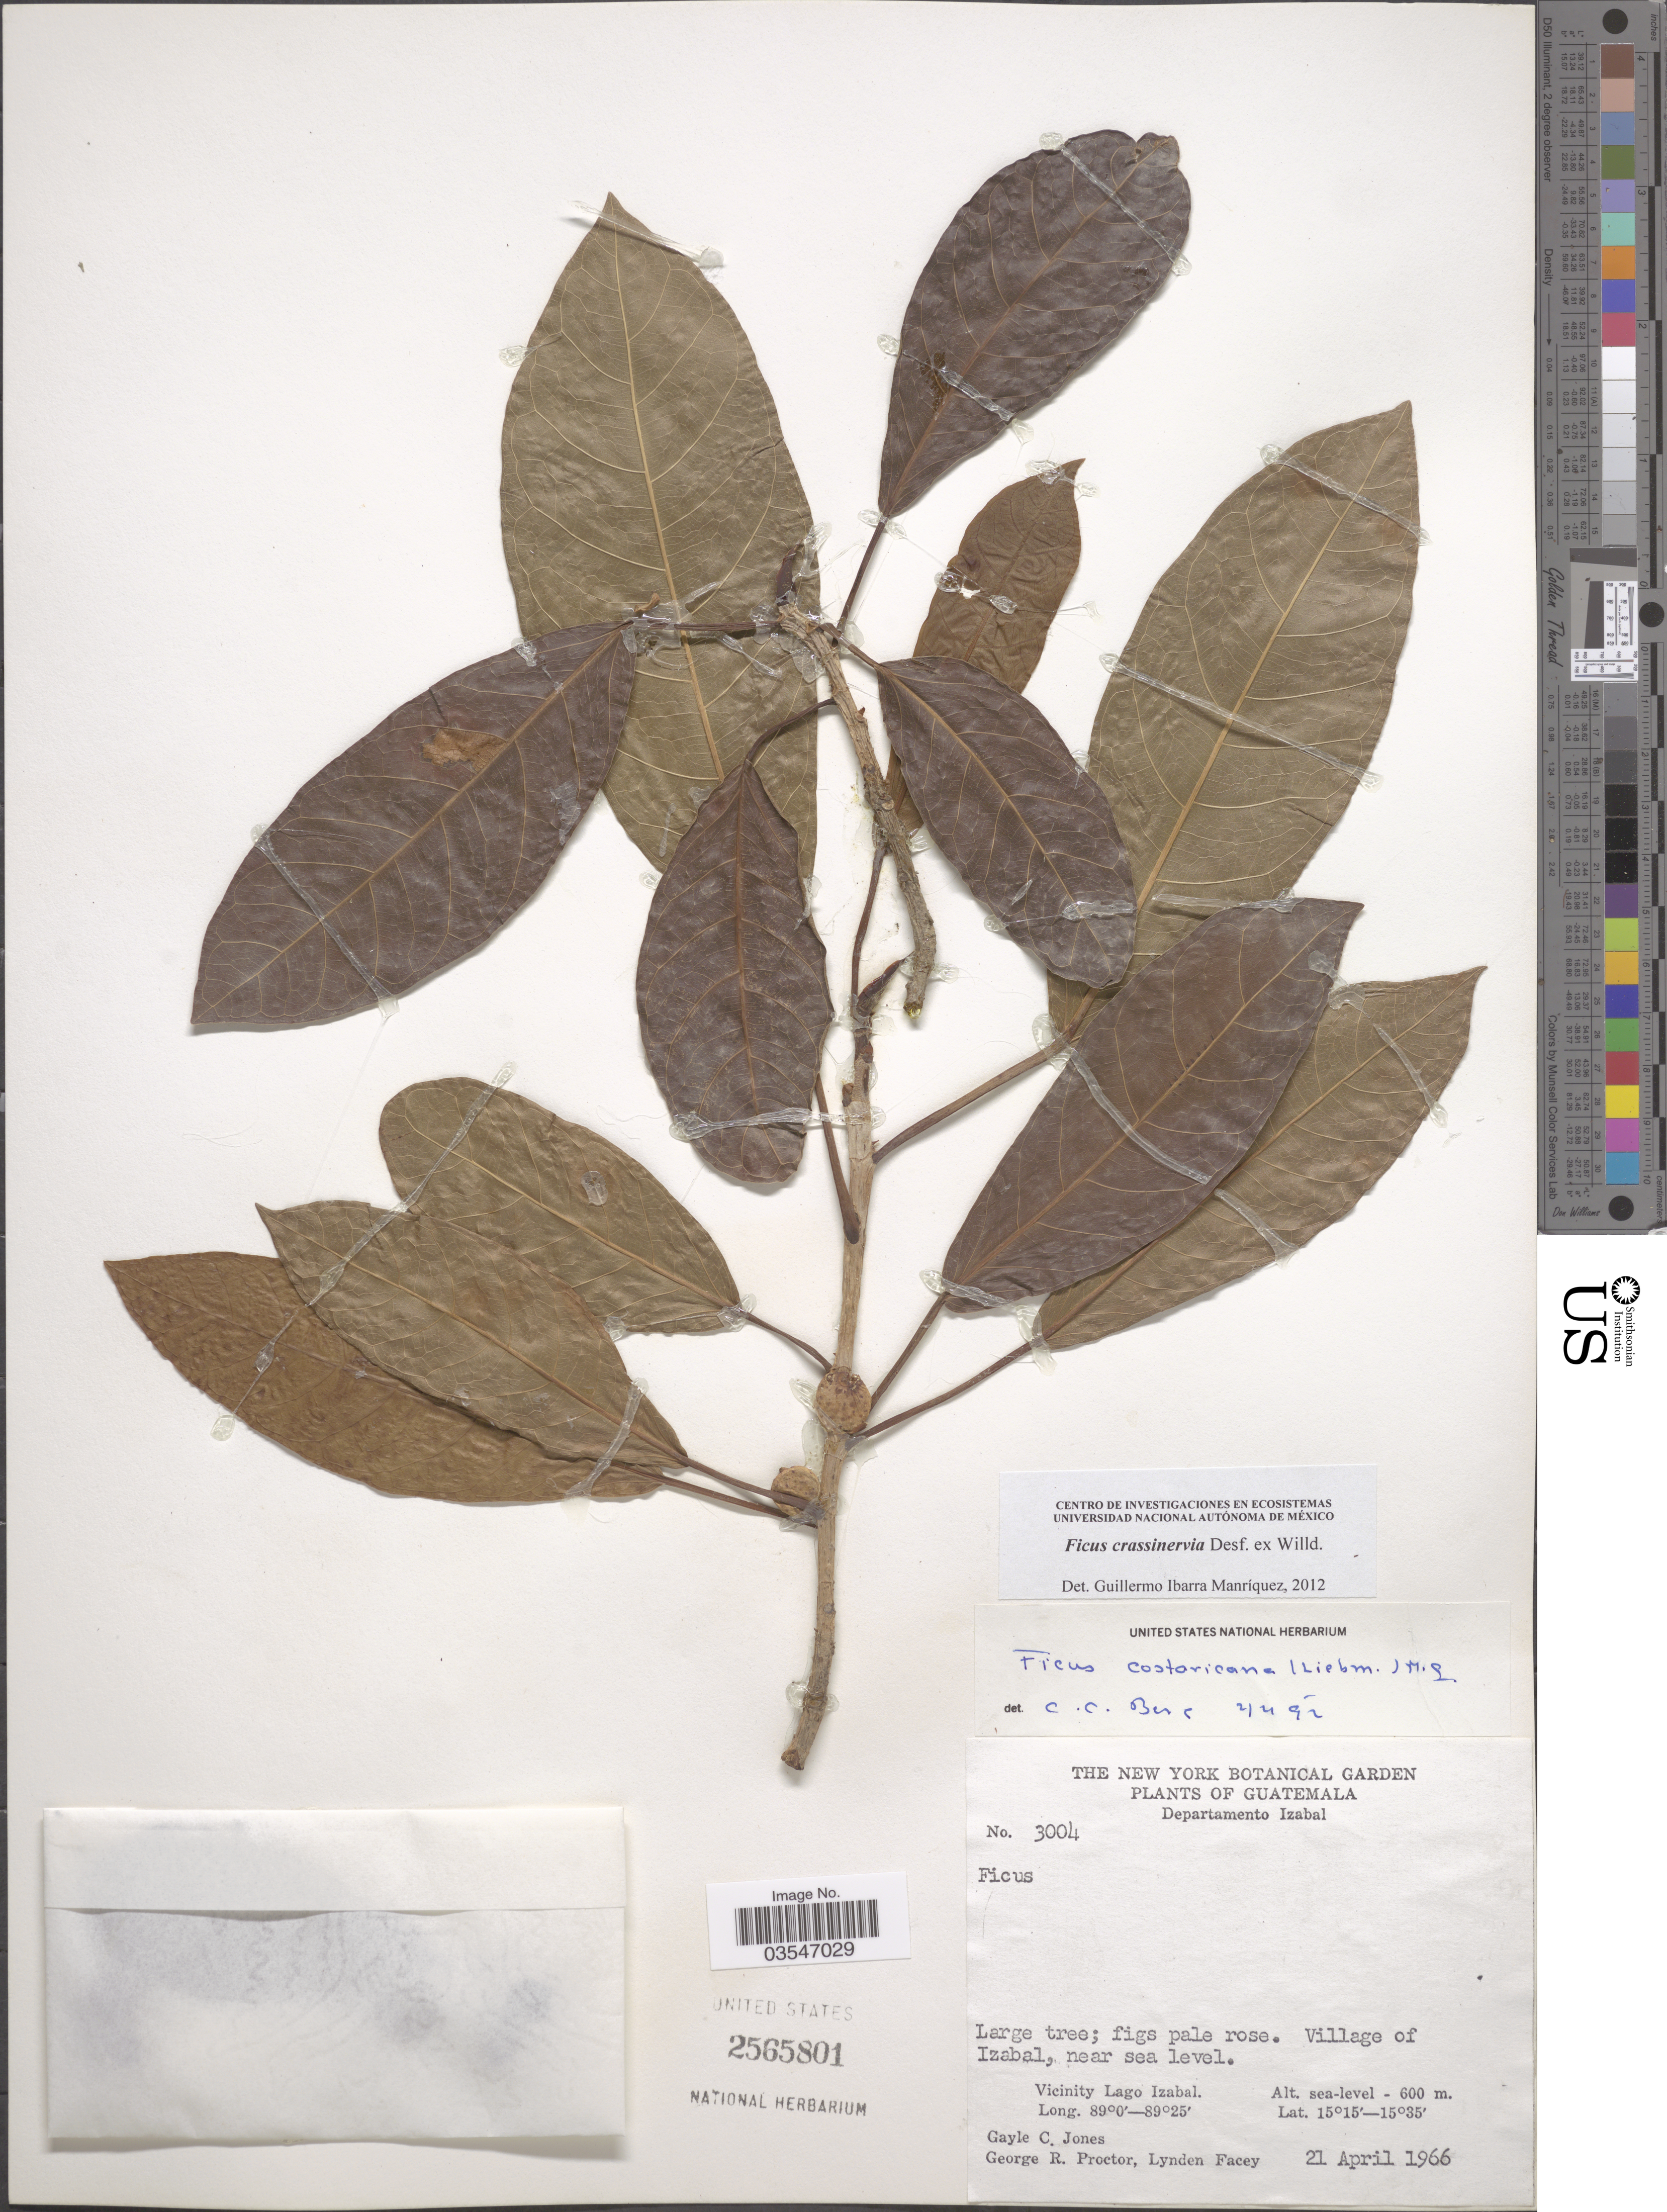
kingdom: Plantae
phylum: Tracheophyta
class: Magnoliopsida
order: Rosales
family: Moraceae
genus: Ficus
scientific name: Ficus crassinervia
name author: Desf. ex Willd.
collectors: G. C. Jones, G. R. Proctor & L. Facey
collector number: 3004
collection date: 1966-04-21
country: Guatemala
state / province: Izabal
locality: Departamento Izabal. Village of Izabal. Vicinity Lago Izabal.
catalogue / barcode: US 2565801